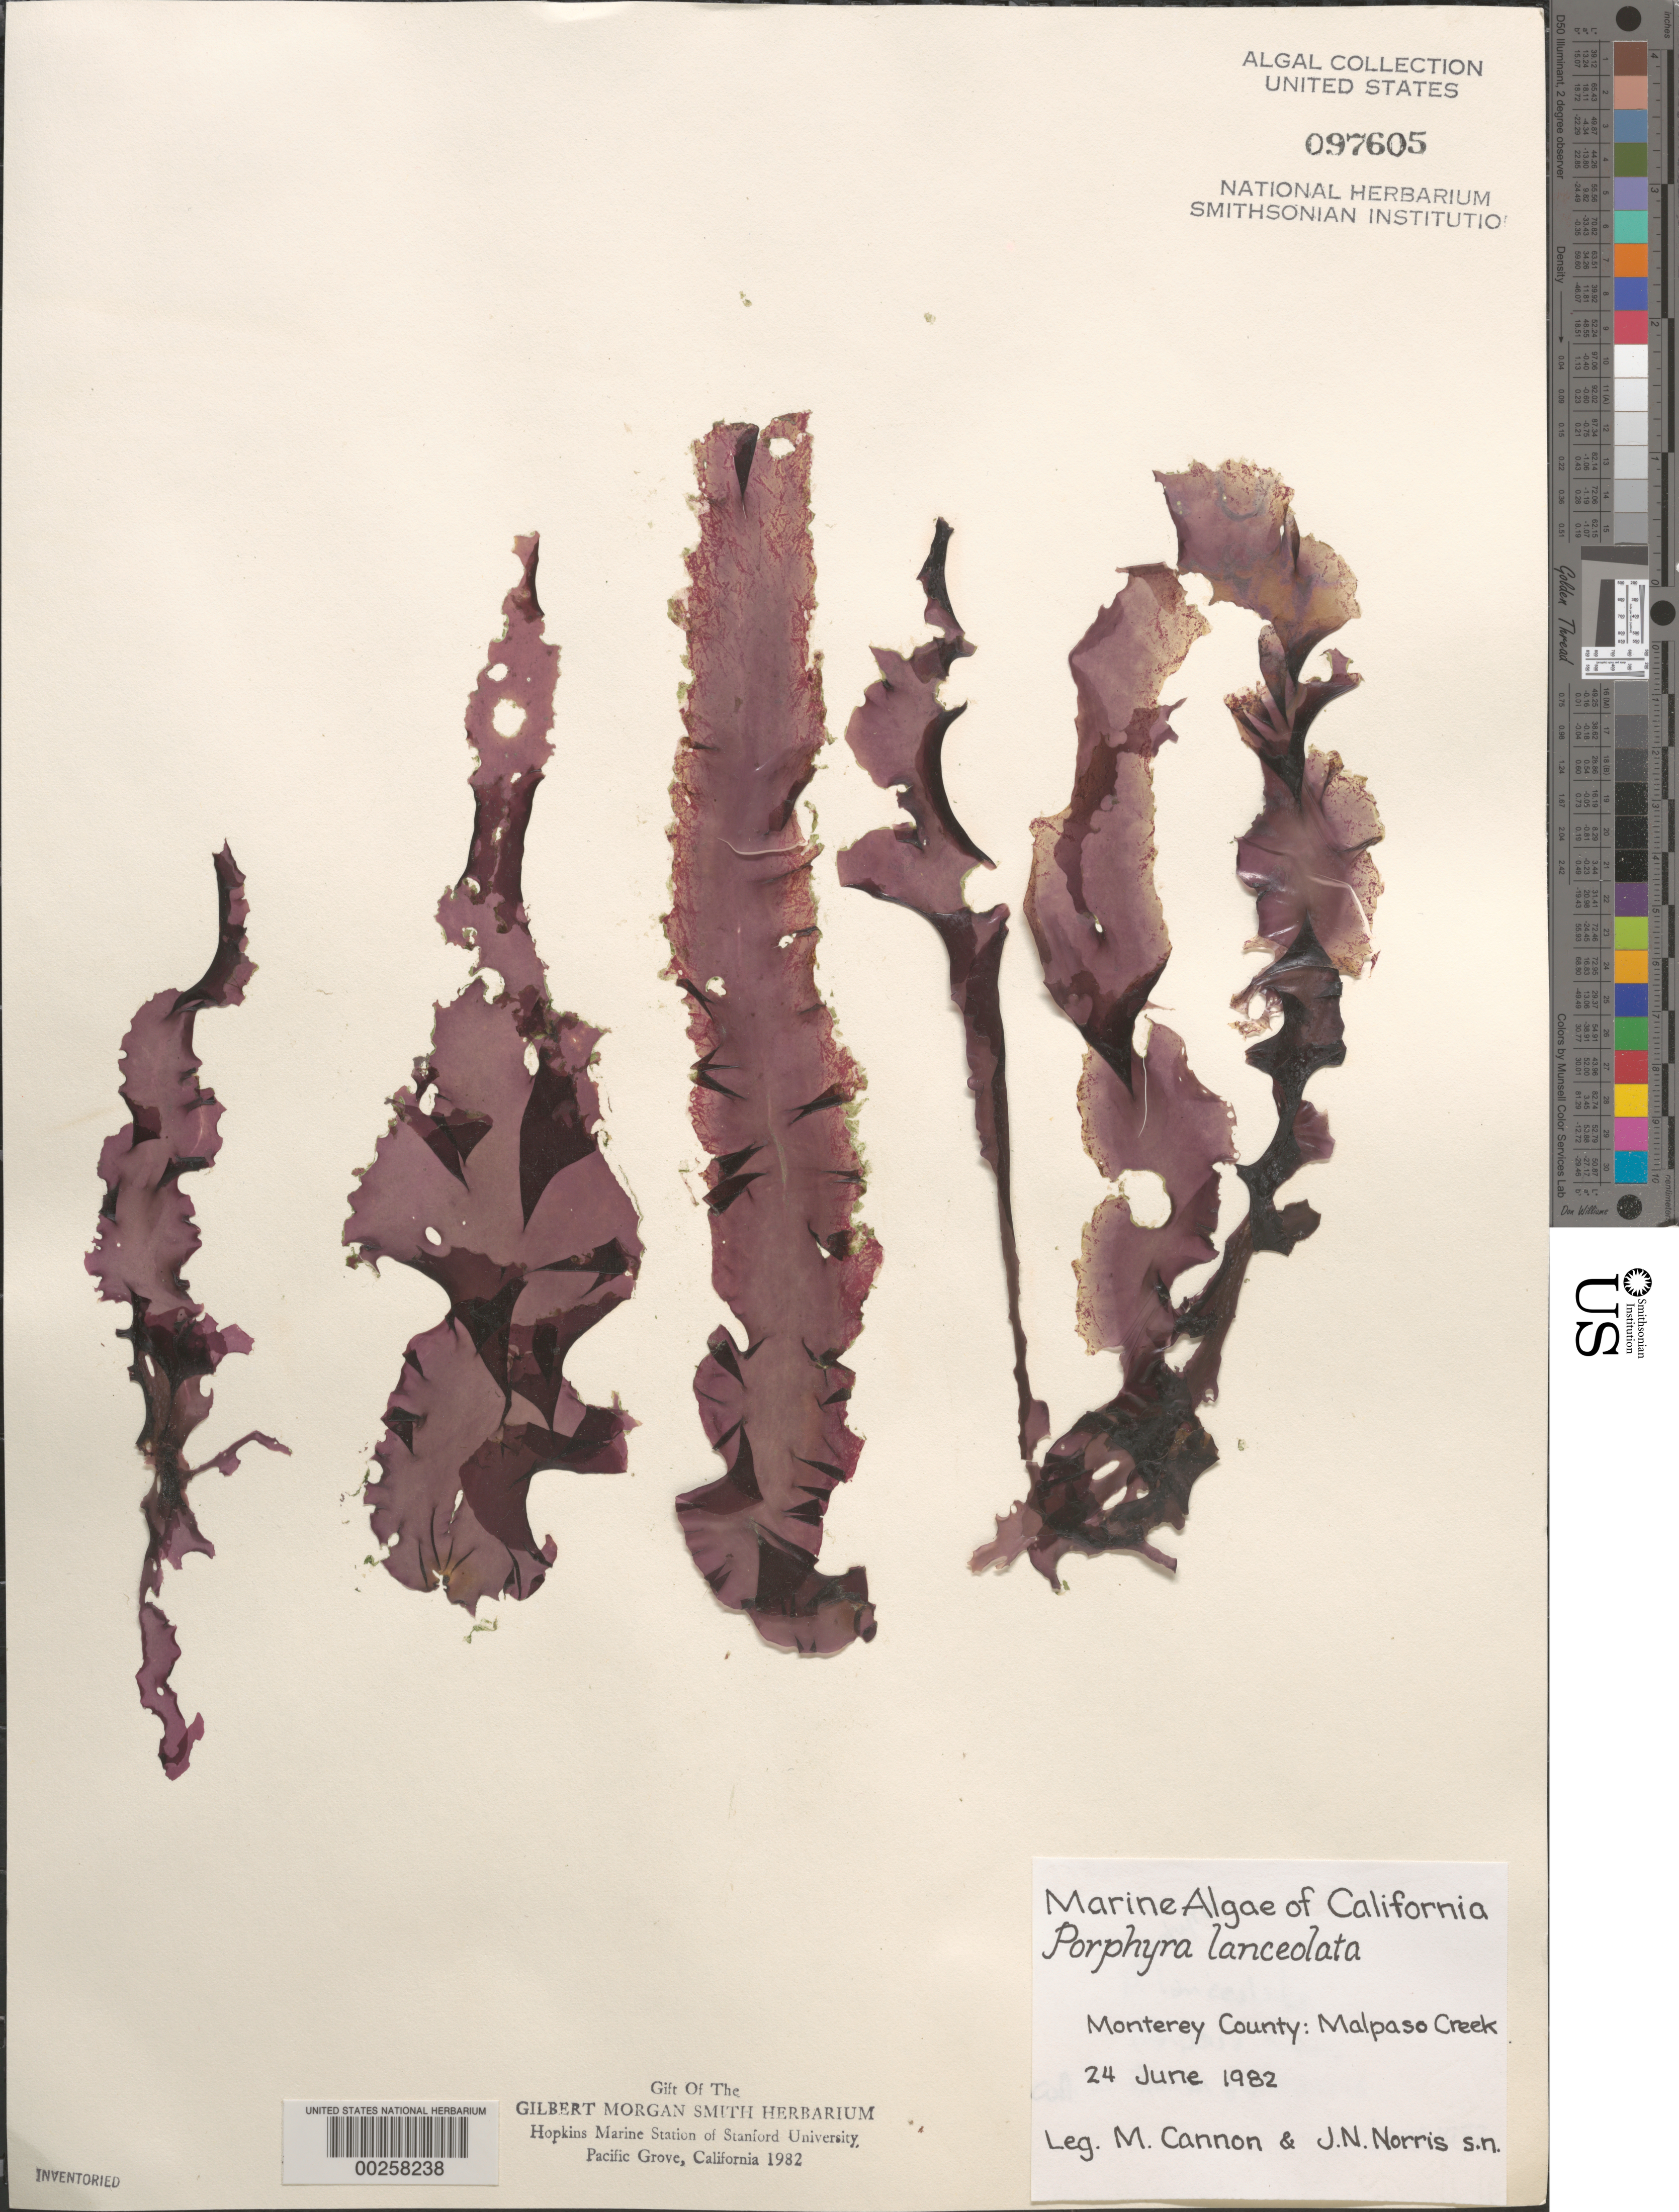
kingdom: Plantae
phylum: Rhodophyta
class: Bangiophyceae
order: Bangiales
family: Bangiaceae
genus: Pyropia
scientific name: Pyropia lanceolata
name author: (Setchell & Hus) S.C. Lindstrom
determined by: Algae name updating Project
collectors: M. Cannon & J. N. Norris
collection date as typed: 24 Jun 1982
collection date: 1982-06-24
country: United States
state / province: California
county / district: Monterey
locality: Malpaso Creek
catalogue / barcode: US 97605